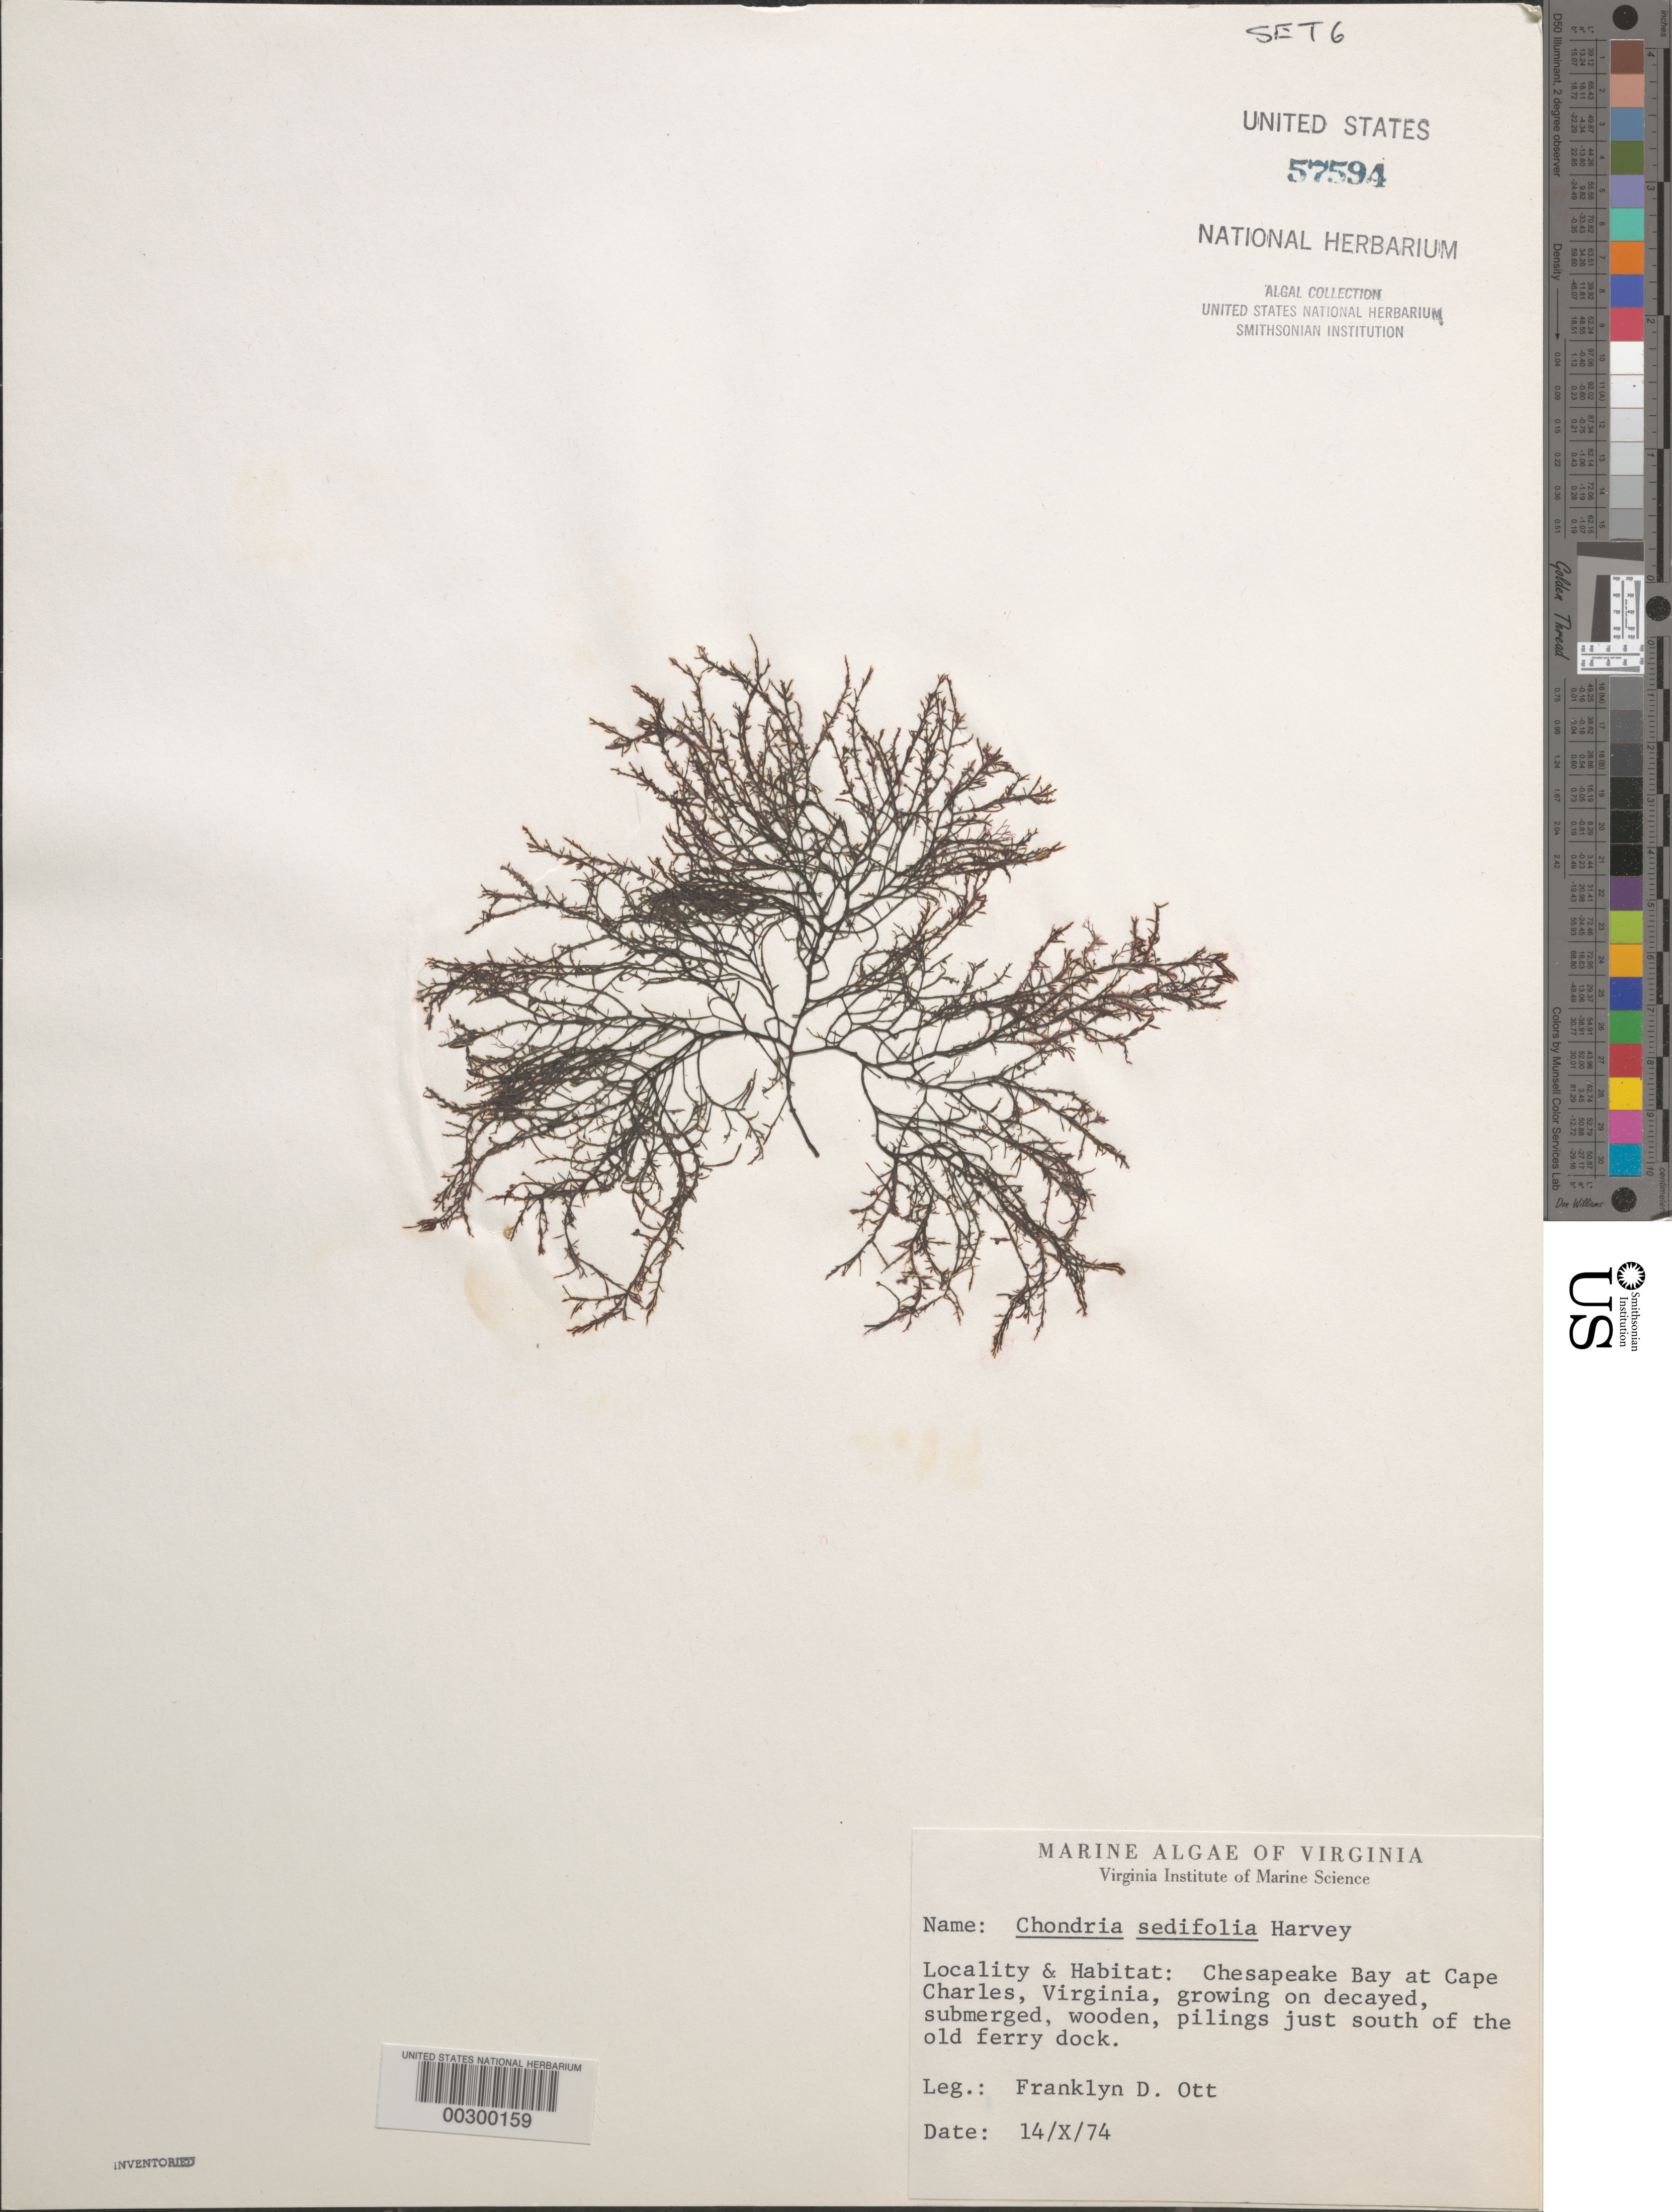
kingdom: Plantae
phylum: Rhodophyta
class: Florideophyceae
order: Ceramiales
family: Rhodomelaceae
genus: Chondria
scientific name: Chondria sedifolia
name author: Harv.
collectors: F. Ott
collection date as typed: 14 Oct 1974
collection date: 1974-10-14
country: United States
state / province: Virginia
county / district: Northampton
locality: Cape Charles, Chesapeake Bay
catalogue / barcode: US 57594